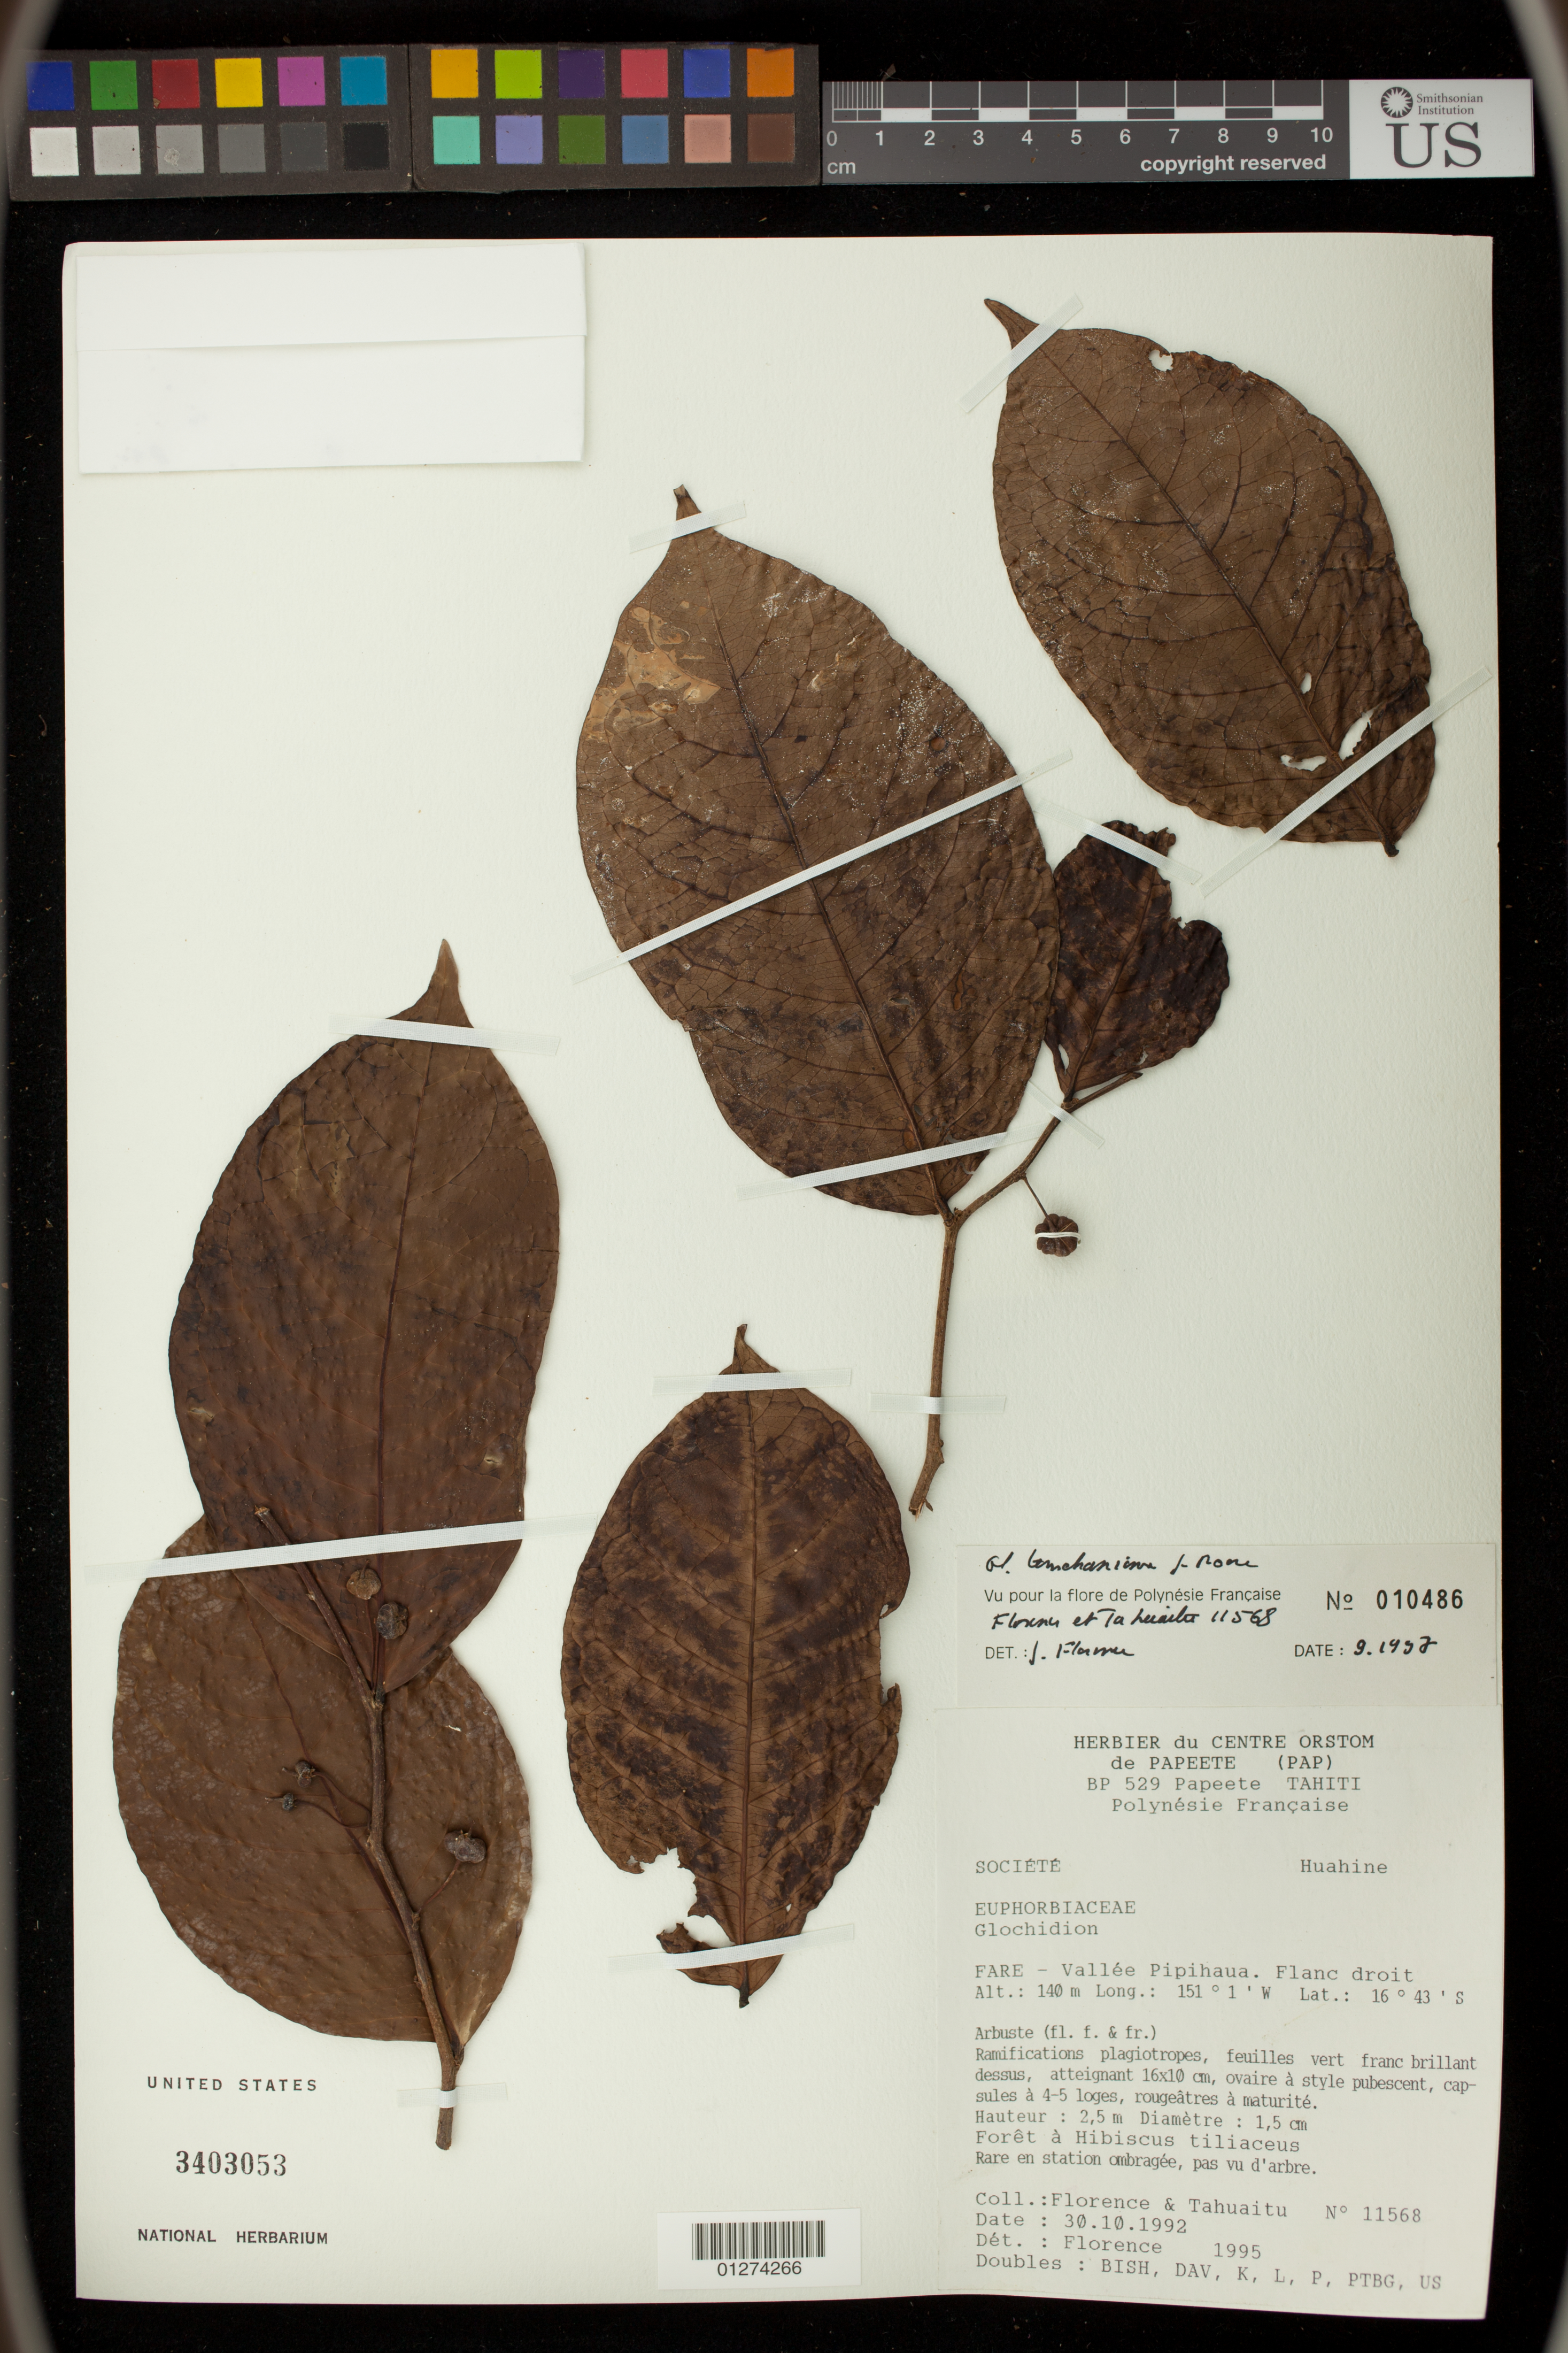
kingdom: Plantae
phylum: Tracheophyta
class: Magnoliopsida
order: Malpighiales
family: Phyllanthaceae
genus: Phyllanthus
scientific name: Phyllanthus temehaniensis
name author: (J.W. Moore) W.L. Wagner & Lorence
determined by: Wagner, W. L., (BOT), Smithsonian Institution - National Museum of Natural History (UNITED STATES)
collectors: -. Florence & -. Tahuaitu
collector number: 11568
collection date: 1992-10-30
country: French Polynesia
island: Huahine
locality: Society Islands: Huahine Island. Fare - Vallee Pipihaua. Flanc droit.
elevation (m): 140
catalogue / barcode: US 3403053